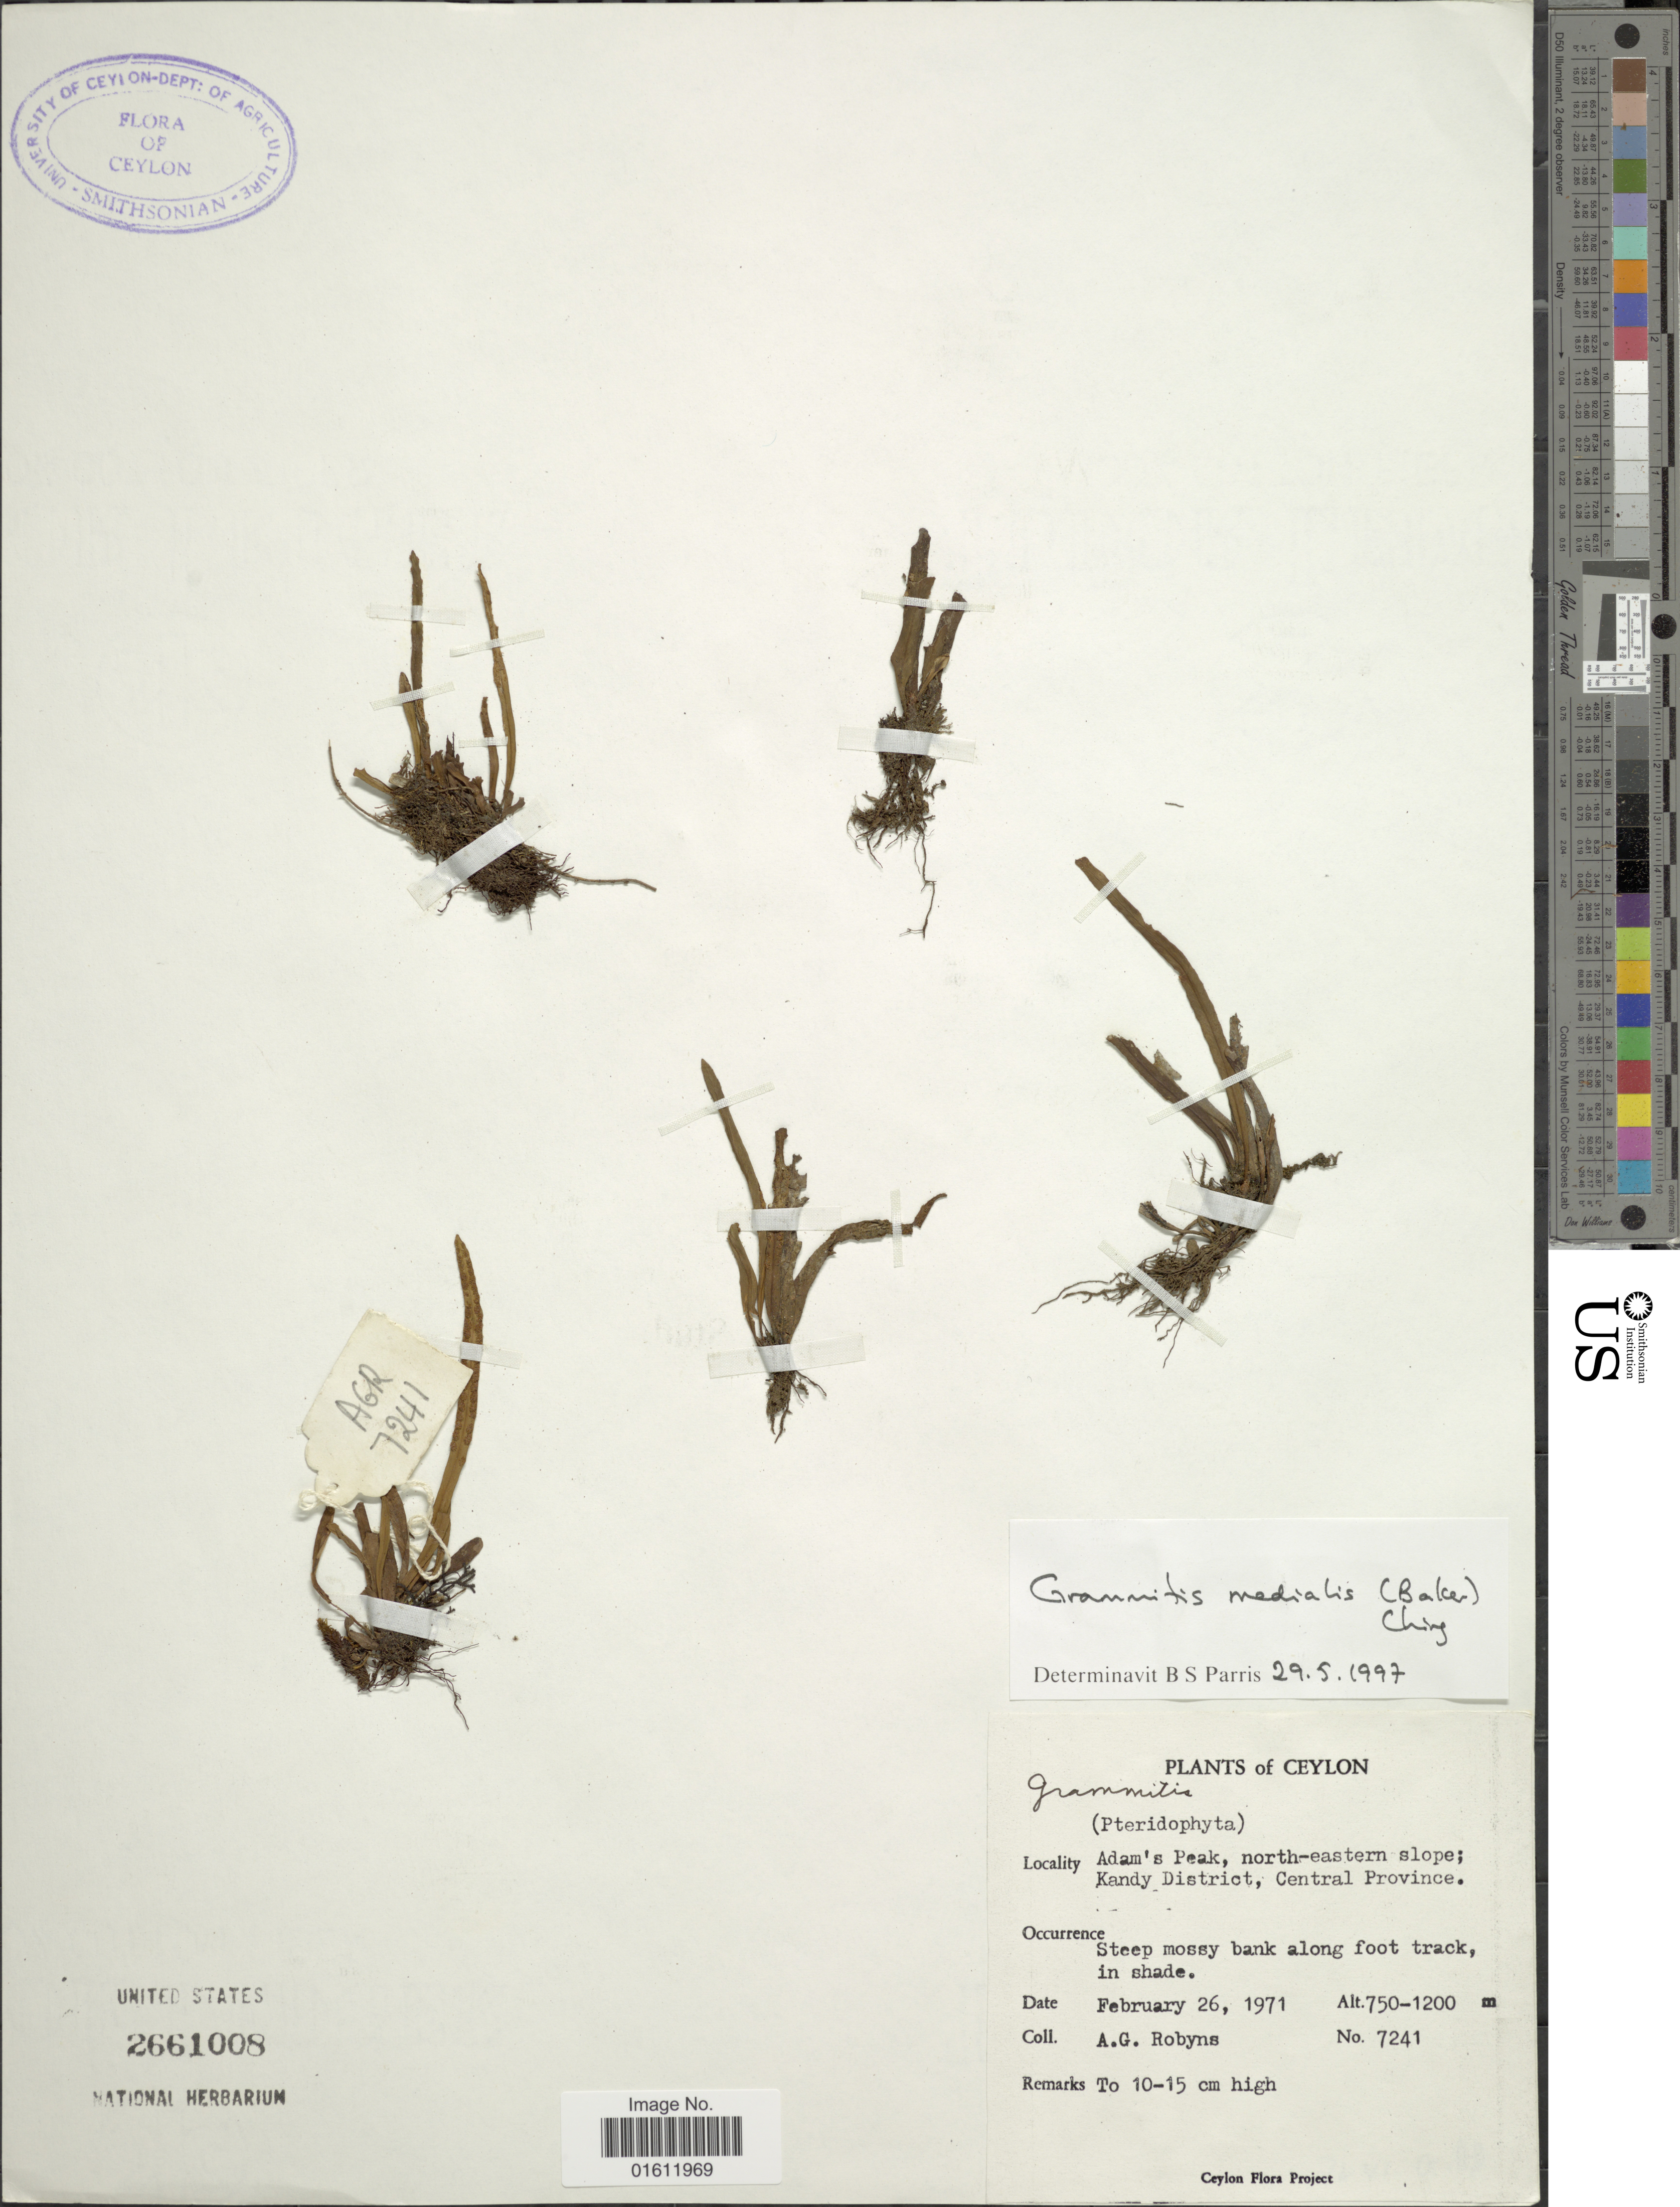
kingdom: Plantae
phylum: Tracheophyta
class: Polypodiopsida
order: Polypodiales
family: Polypodiaceae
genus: Oreogrammitis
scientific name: Oreogrammitis medialis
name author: (Baker) Parris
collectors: A. Robyns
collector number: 7241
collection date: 1971-02-26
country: Sri Lanka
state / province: Central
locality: Ceylon, Adam's Peak, north-eastern slope; Kandy District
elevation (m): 750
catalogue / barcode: US 2661008